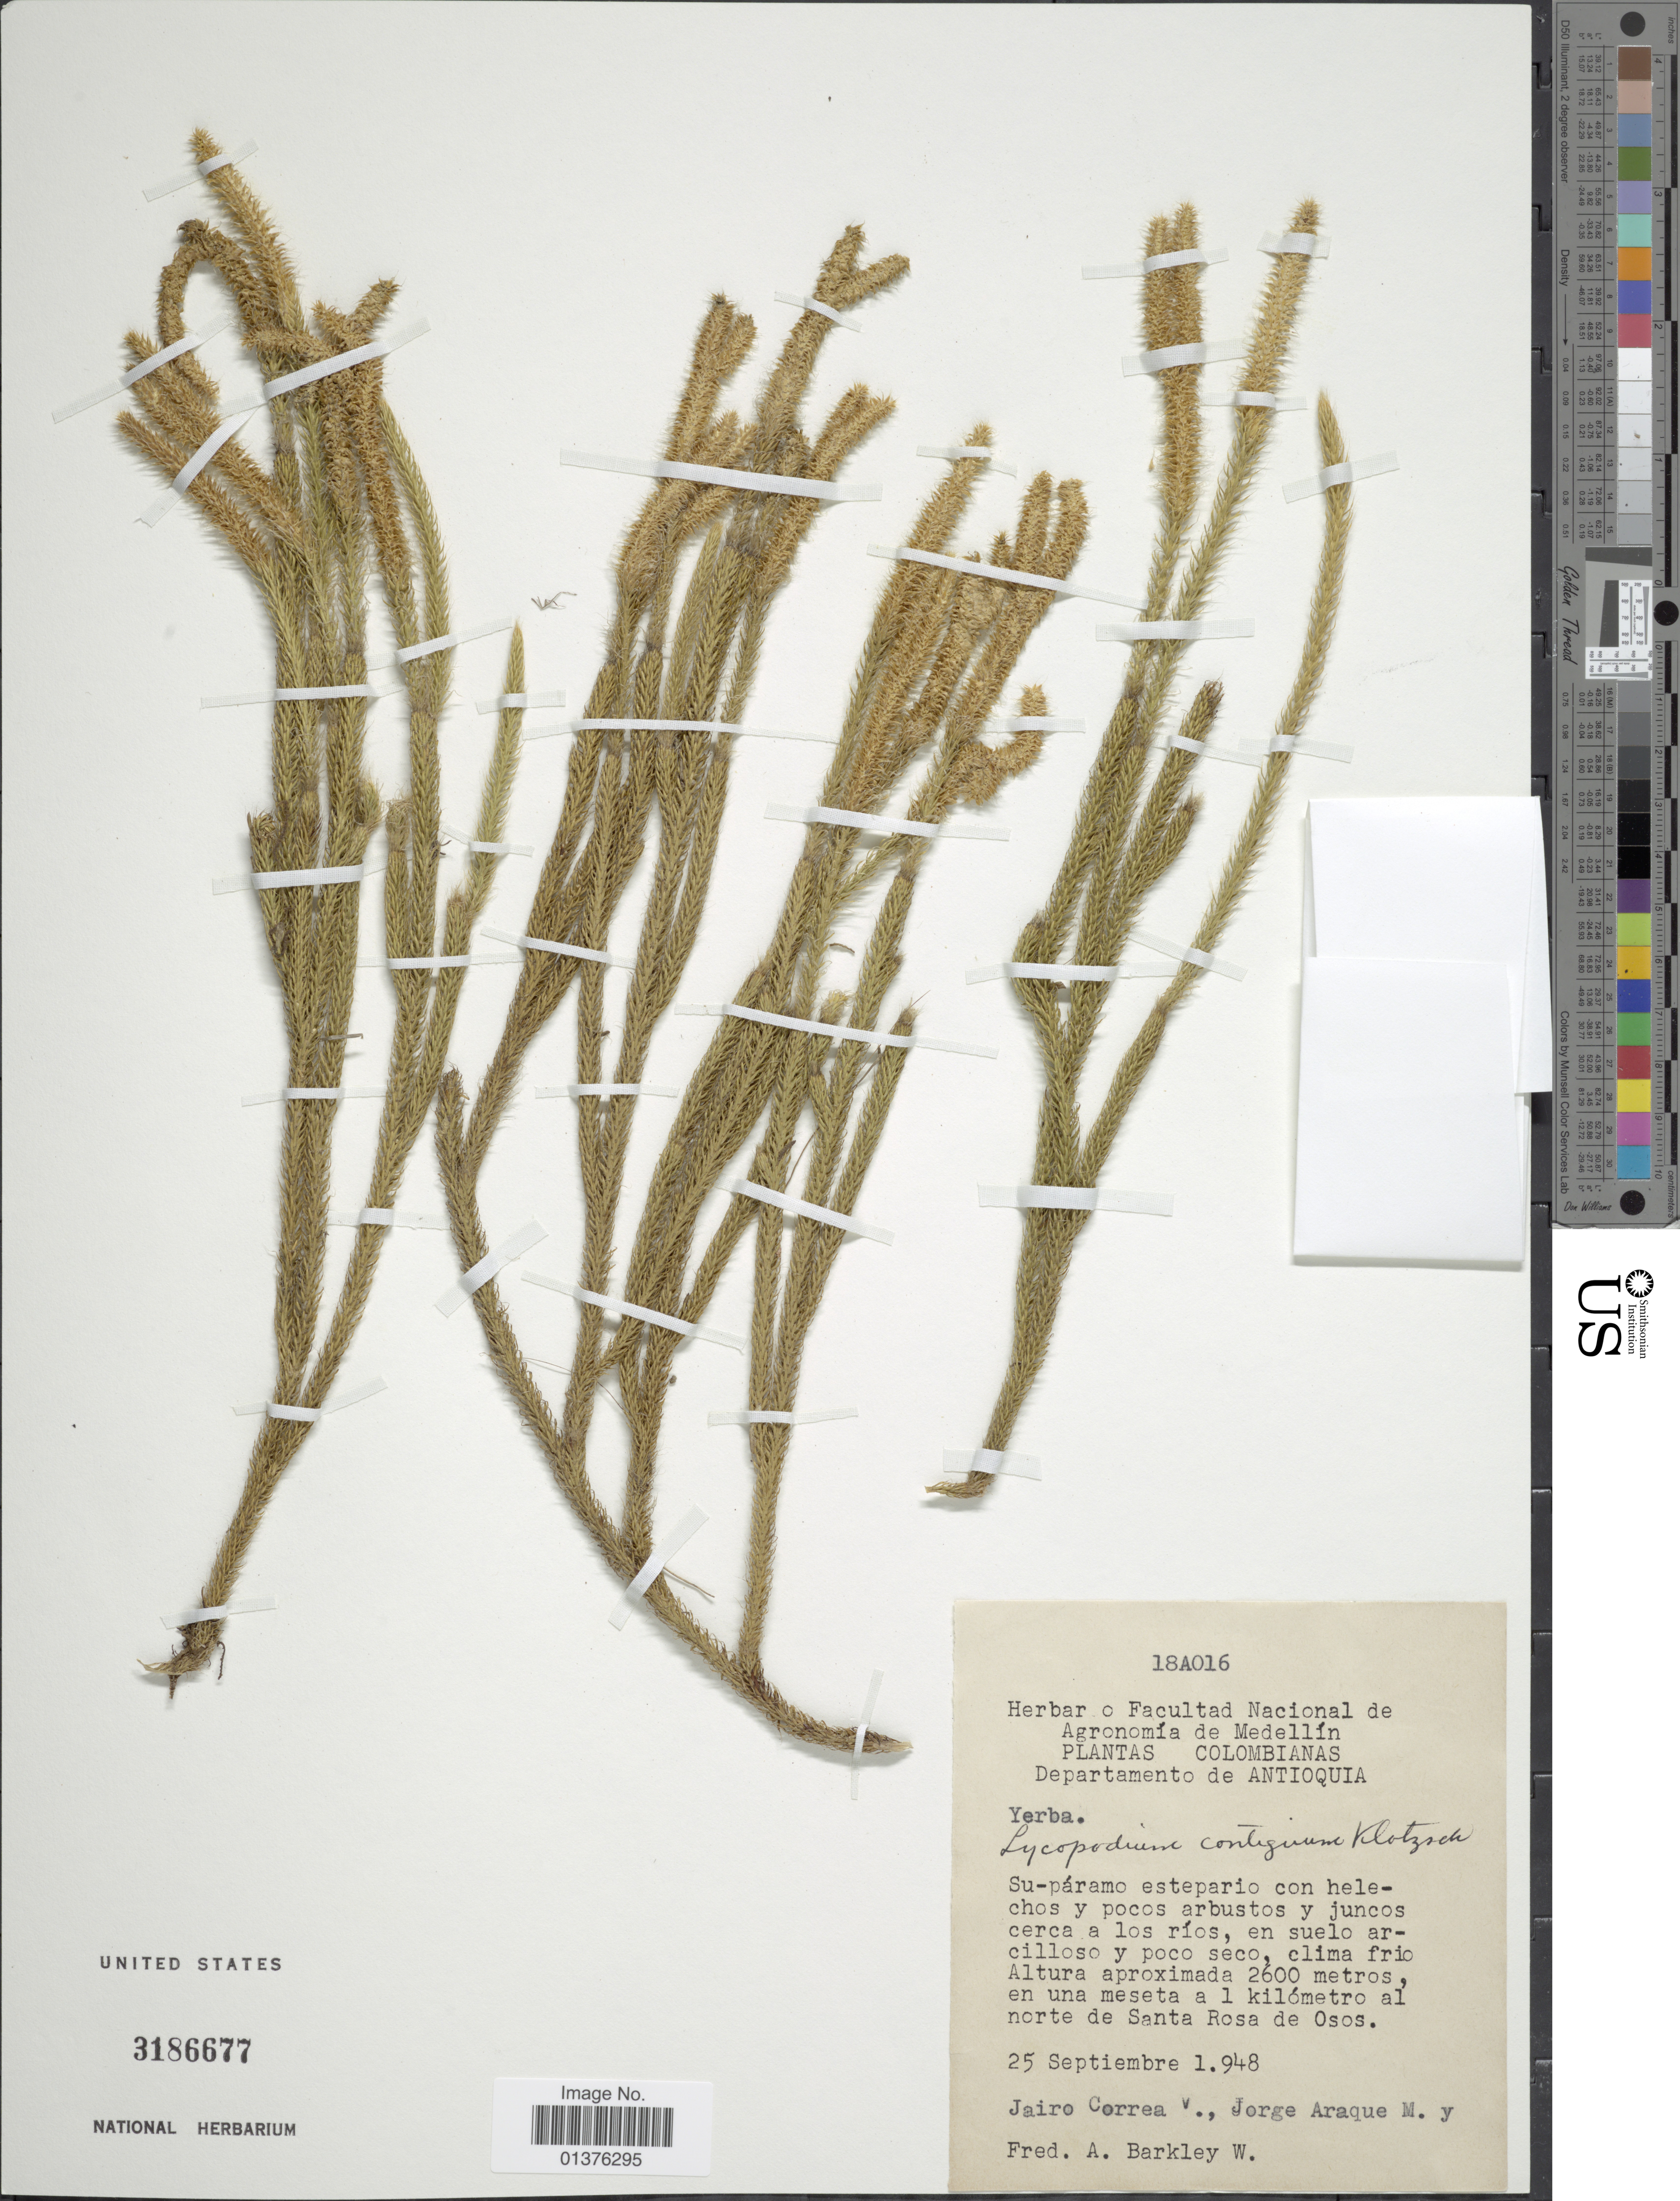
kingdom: Plantae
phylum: Tracheophyta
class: Lycopodiopsida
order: Lycopodiales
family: Lycopodiaceae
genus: Lycopodium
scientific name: Lycopodium clavatum subsp. contiguum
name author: (Klotzsch) B. Øllg.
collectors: J. Correa, J. Araque Molina & F. A. Barkley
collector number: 18A016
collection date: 1948-09-25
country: Colombia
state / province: Antioquia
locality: Su-páramo estepario con helechos y pocos arbustos y juncos cerca a los rios, en suelo arcilloso y poco seco, en una meseta a 1km al norte de Santa Rosa de Osos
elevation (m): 2600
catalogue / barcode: US 3186677